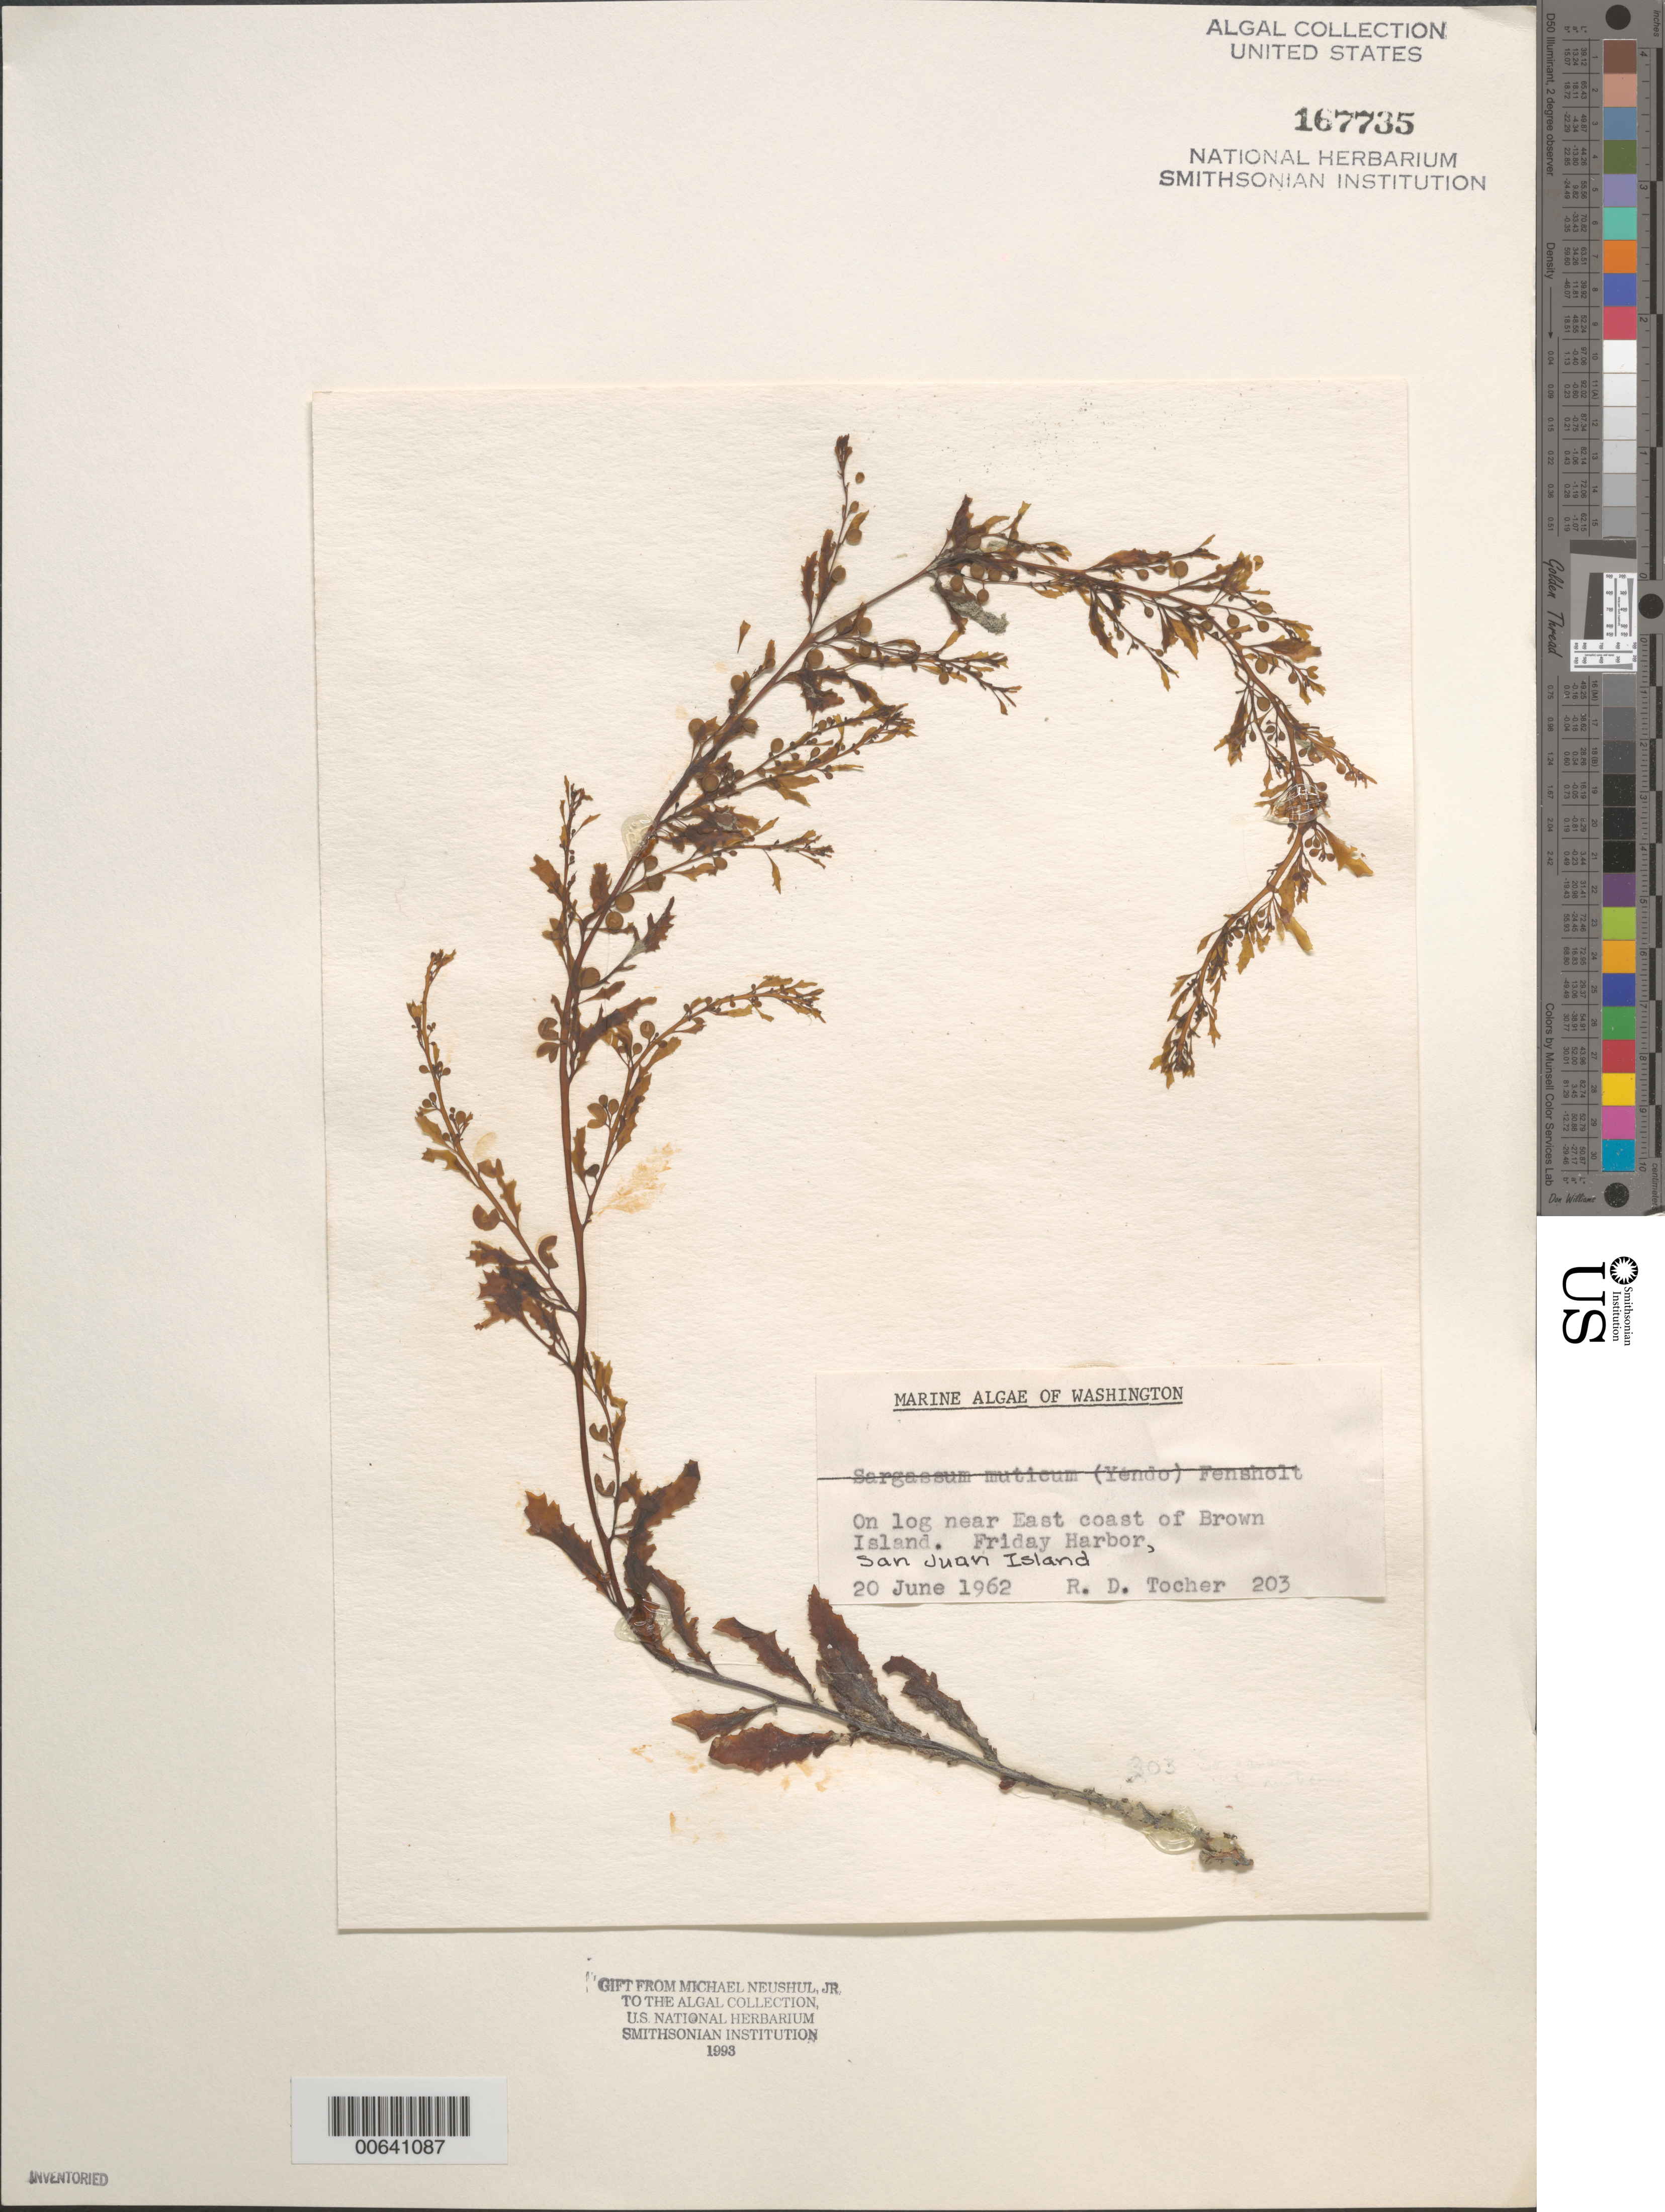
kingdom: Chromista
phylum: Ochrophyta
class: Phaeophyceae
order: Fucales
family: Sargassaceae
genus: Sargassum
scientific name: Sargassum muticum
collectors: R. Tocher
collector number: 203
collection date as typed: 20 Jun 1962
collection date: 1962-06-20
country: United States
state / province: Washington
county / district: San Juan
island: San Juan Island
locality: Friday Harbor, on log near east coast of Brown Island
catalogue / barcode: US 167735